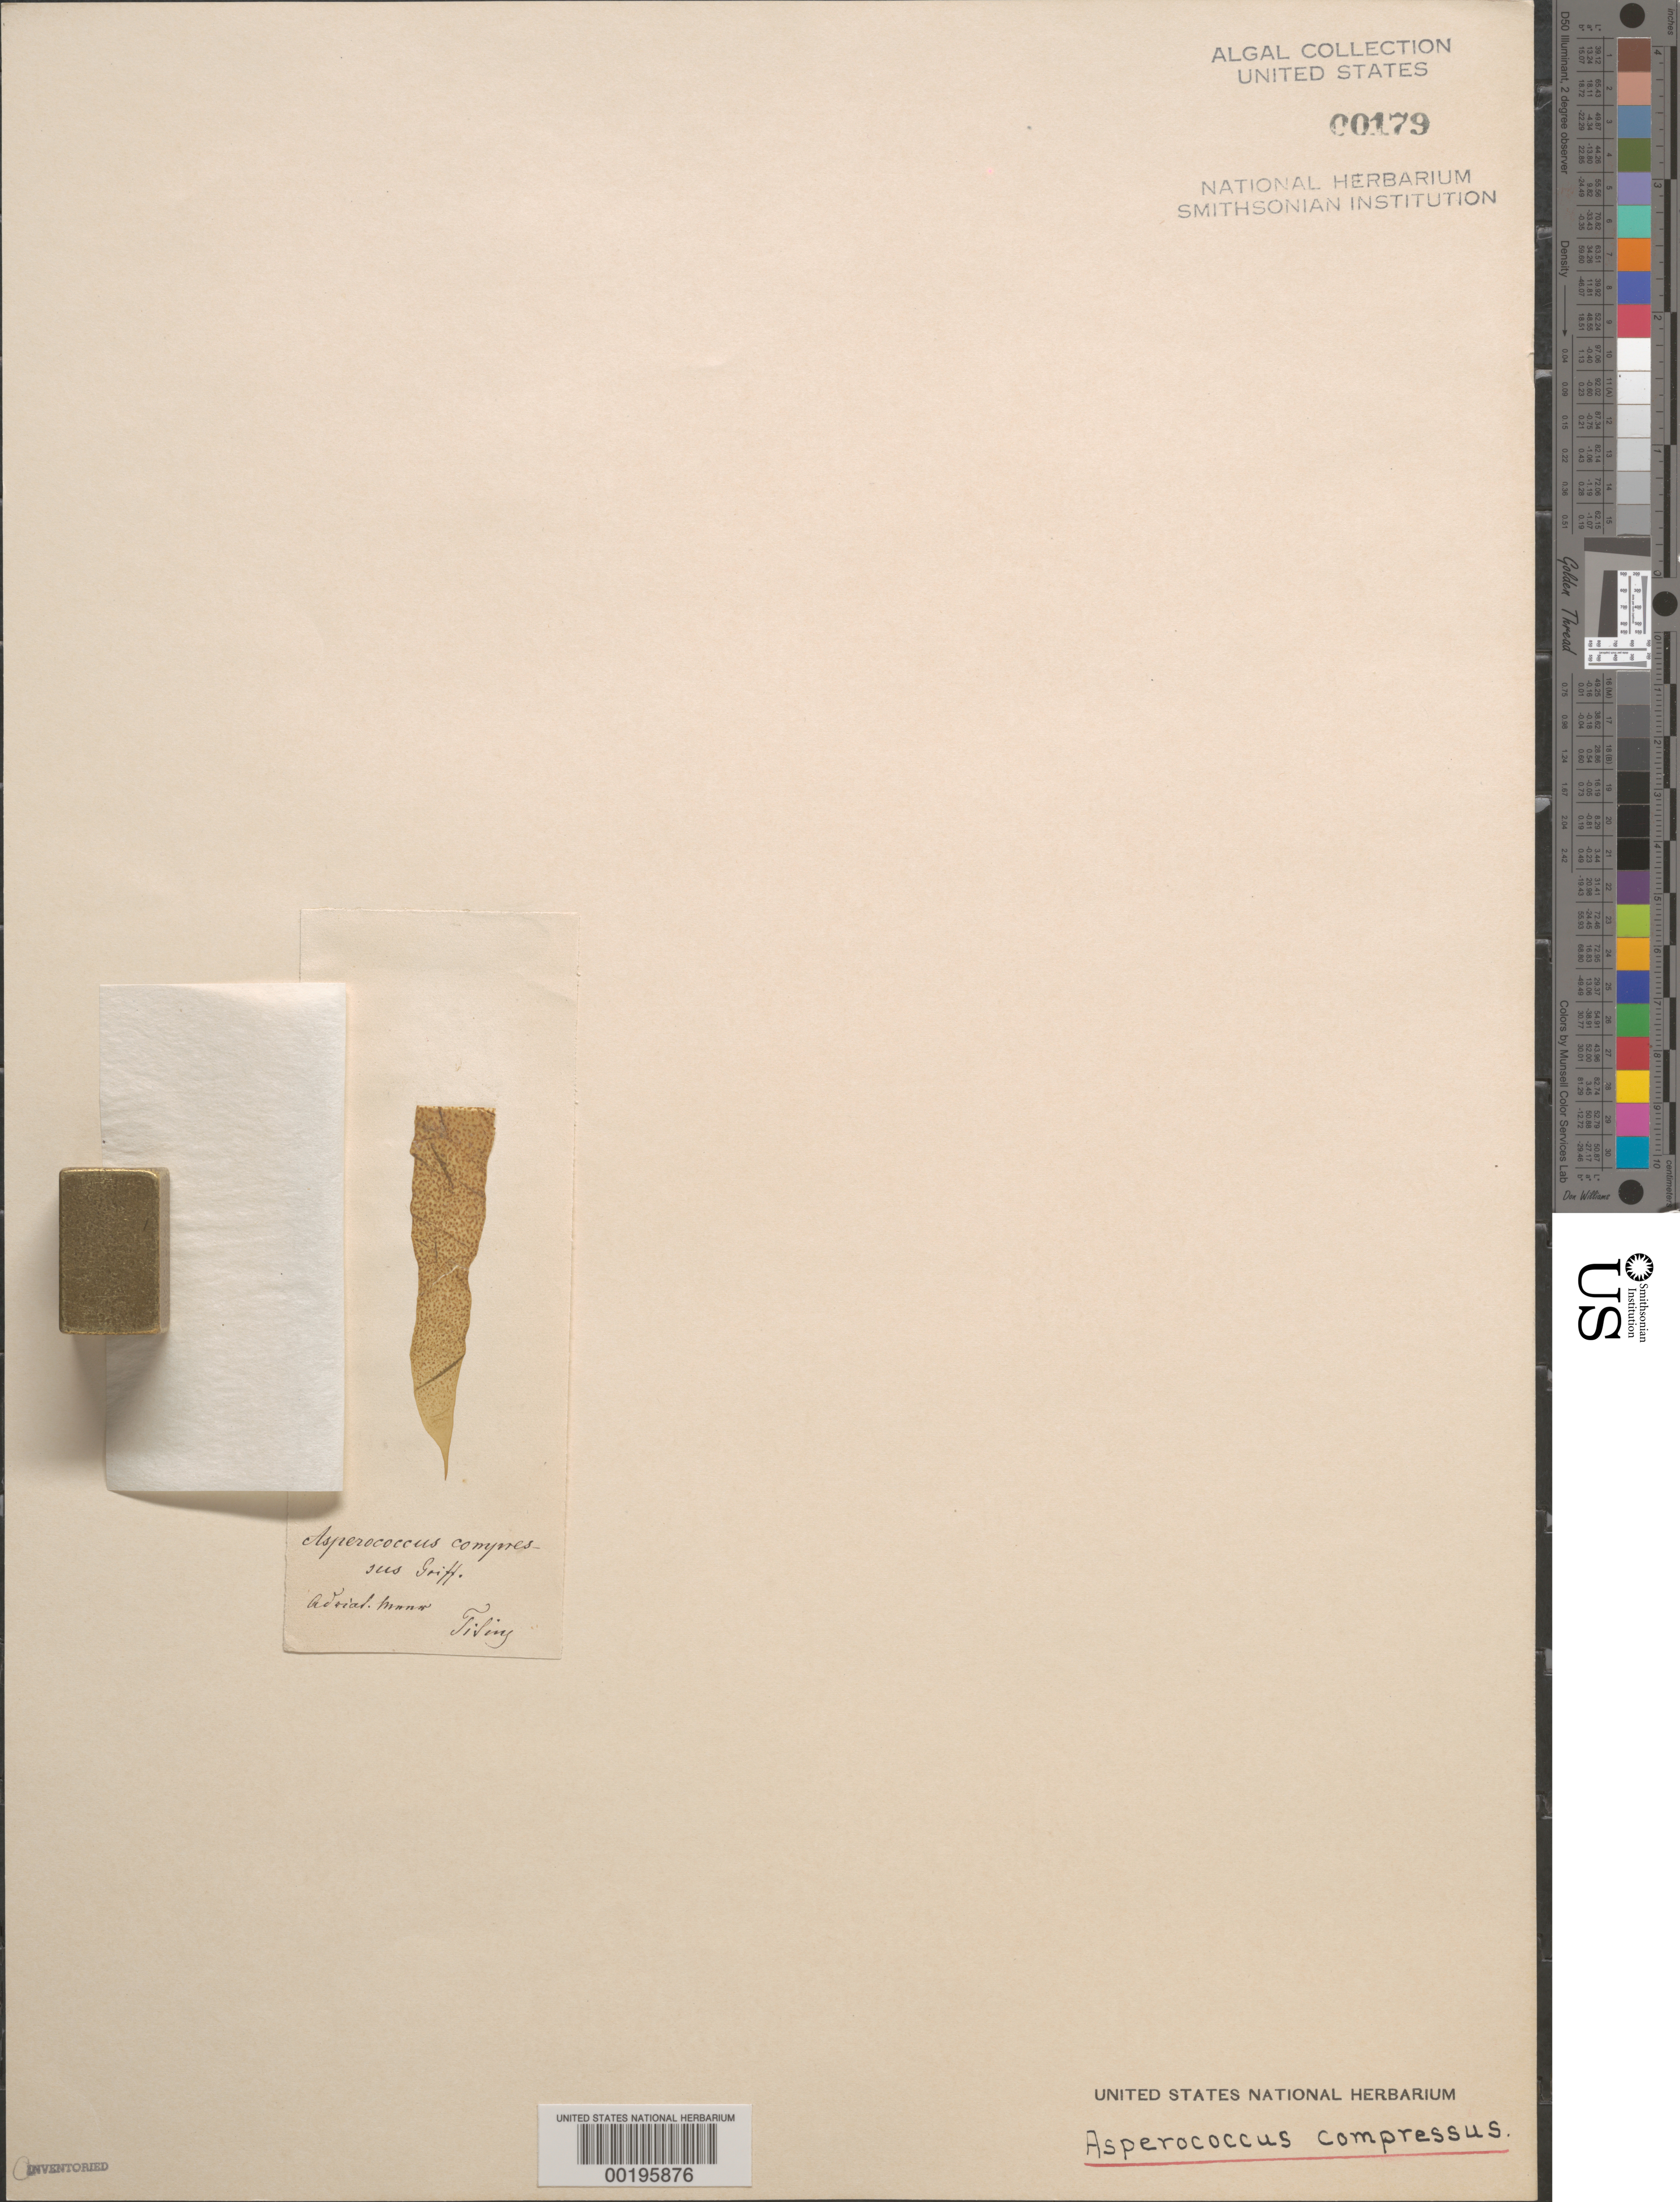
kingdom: Chromista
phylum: Ochrophyta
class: Phaeophyceae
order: Ectocarpales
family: Chordariaceae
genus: Asperococcus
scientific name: Asperococcus ensiformis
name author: (Delle Chiaje) M.J. Wynne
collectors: P. Titius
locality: Adriatic sea (adriat. meer)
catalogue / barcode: US 179